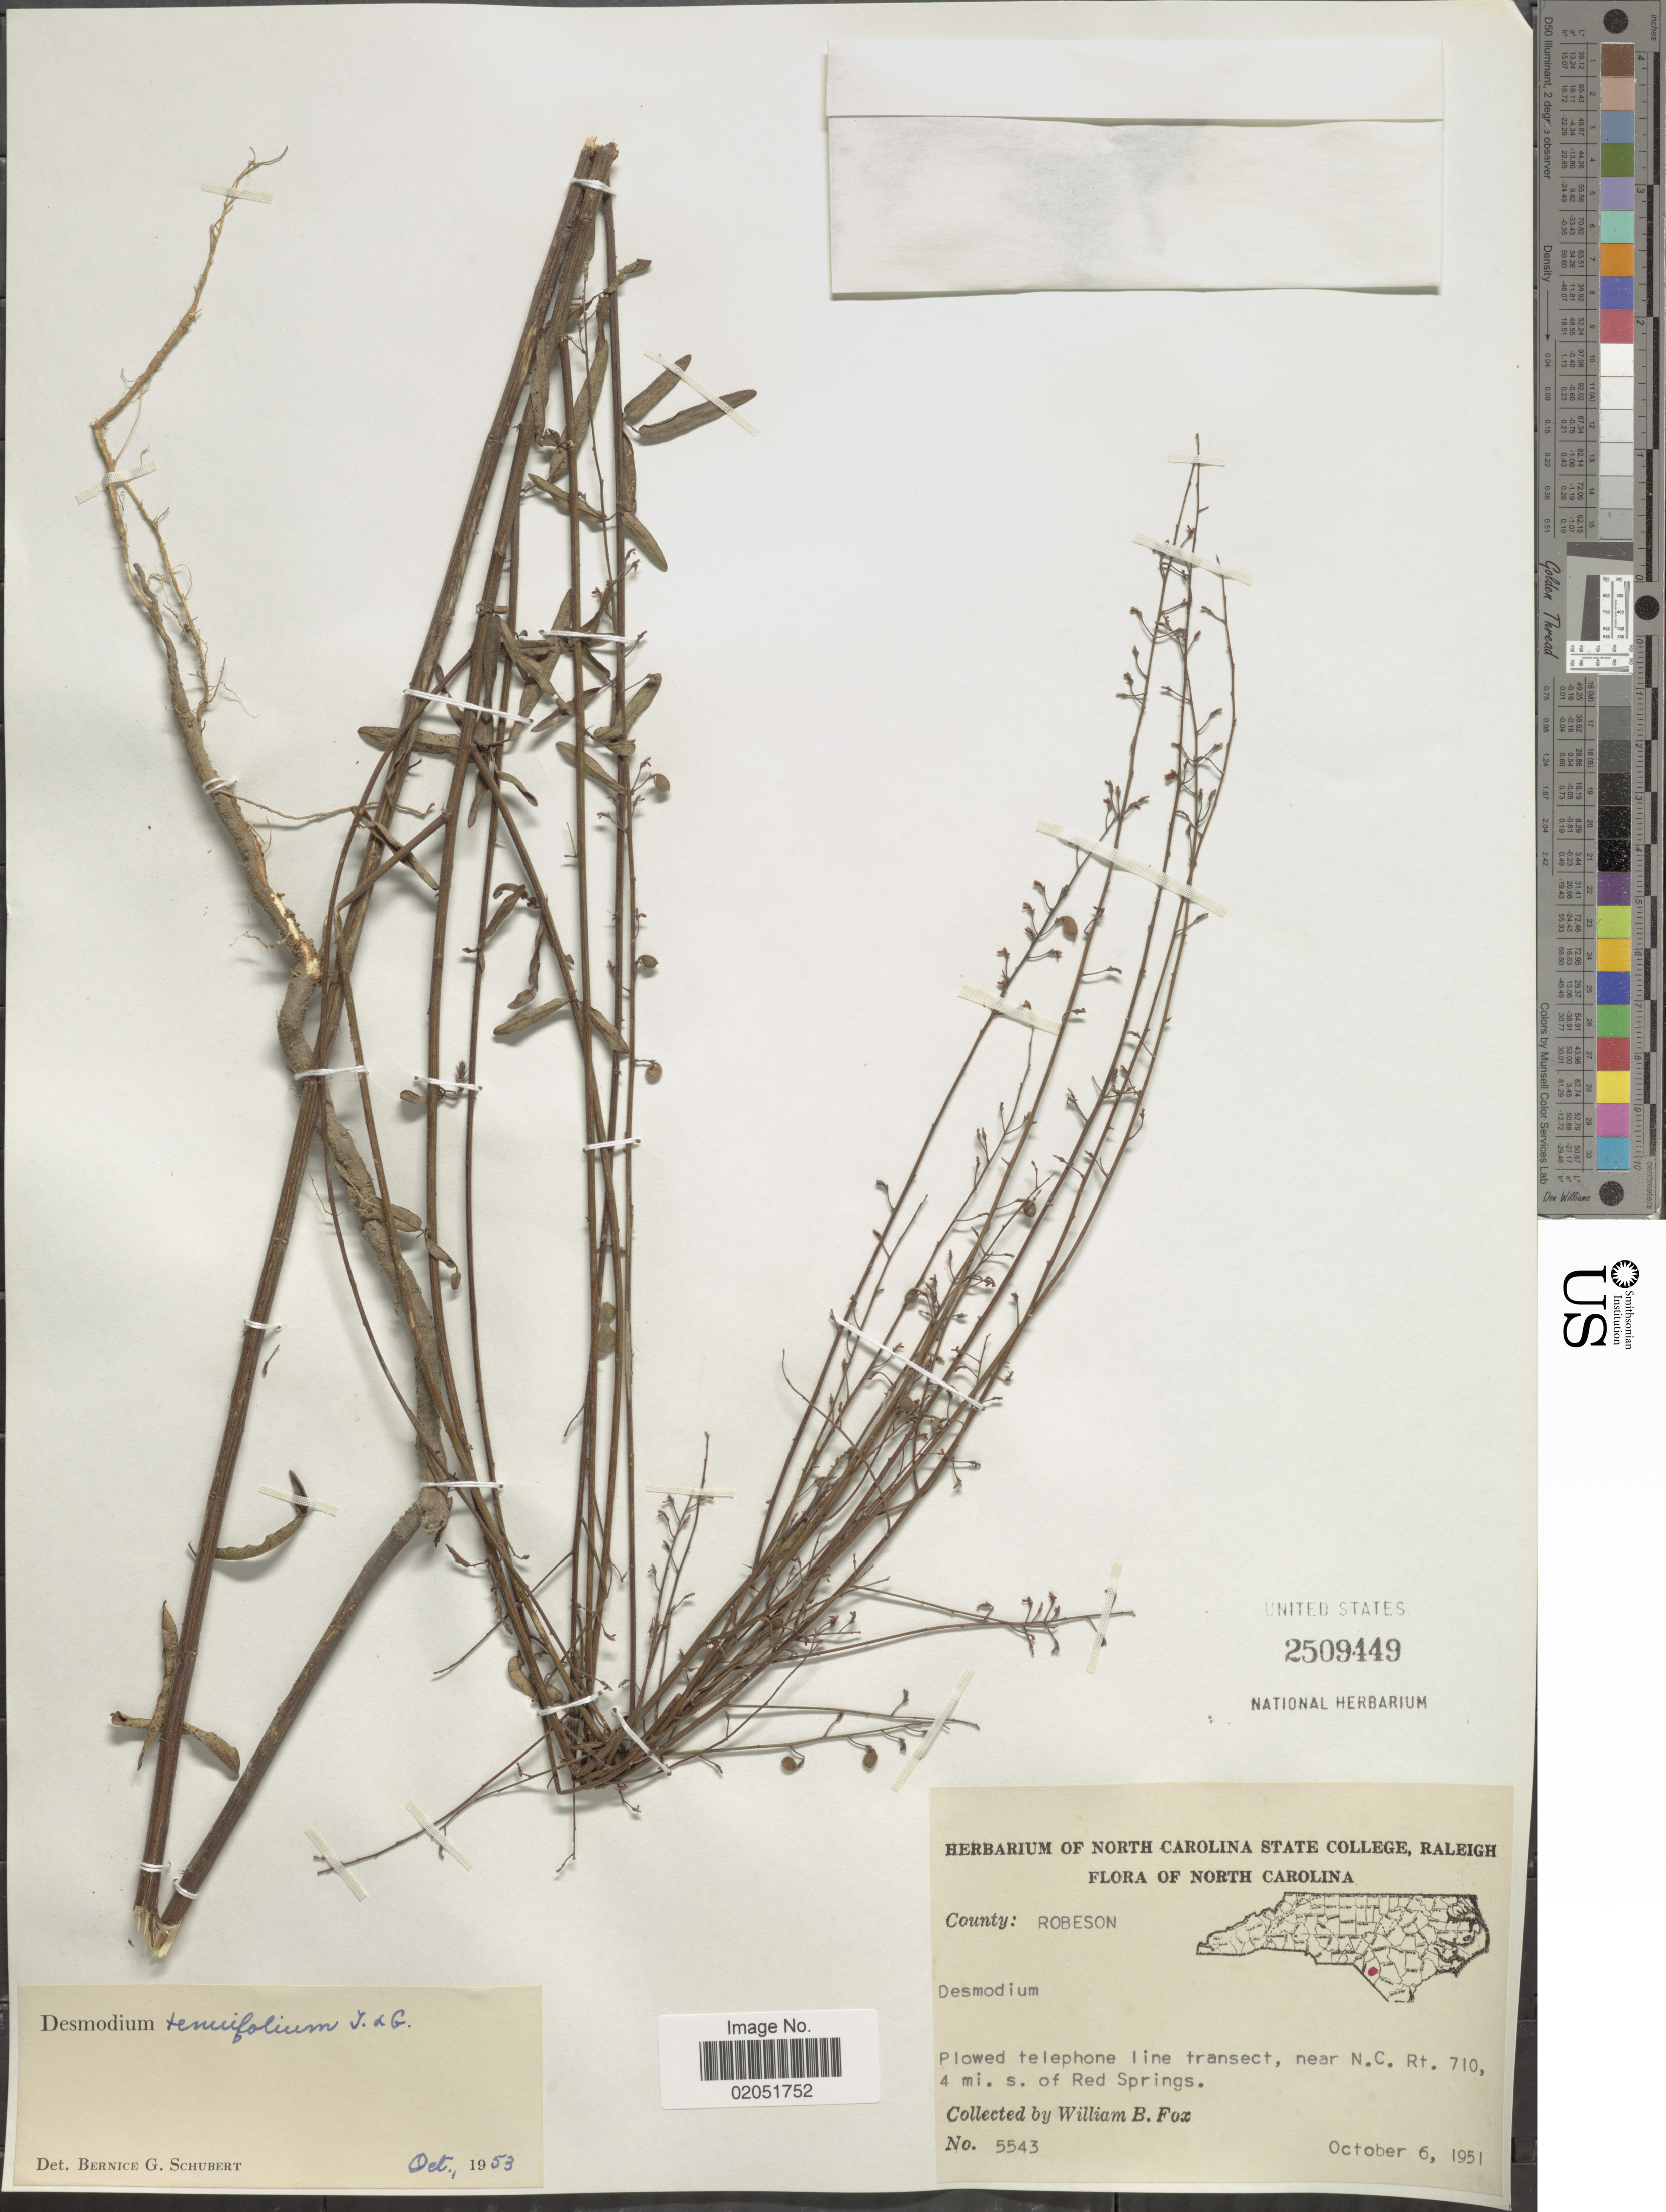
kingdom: Plantae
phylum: Tracheophyta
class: Magnoliopsida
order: Fabales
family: Fabaceae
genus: Desmodium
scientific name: Desmodium tenuifolium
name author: Torr. & A. Gray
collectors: W. B. Fox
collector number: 5543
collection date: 1951-10-06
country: United States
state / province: North Carolina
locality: County: Robeson, Plowed telephone line transect, near N.C. Rt. 710, 4 mi. s. of Red Springs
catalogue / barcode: US 2509449